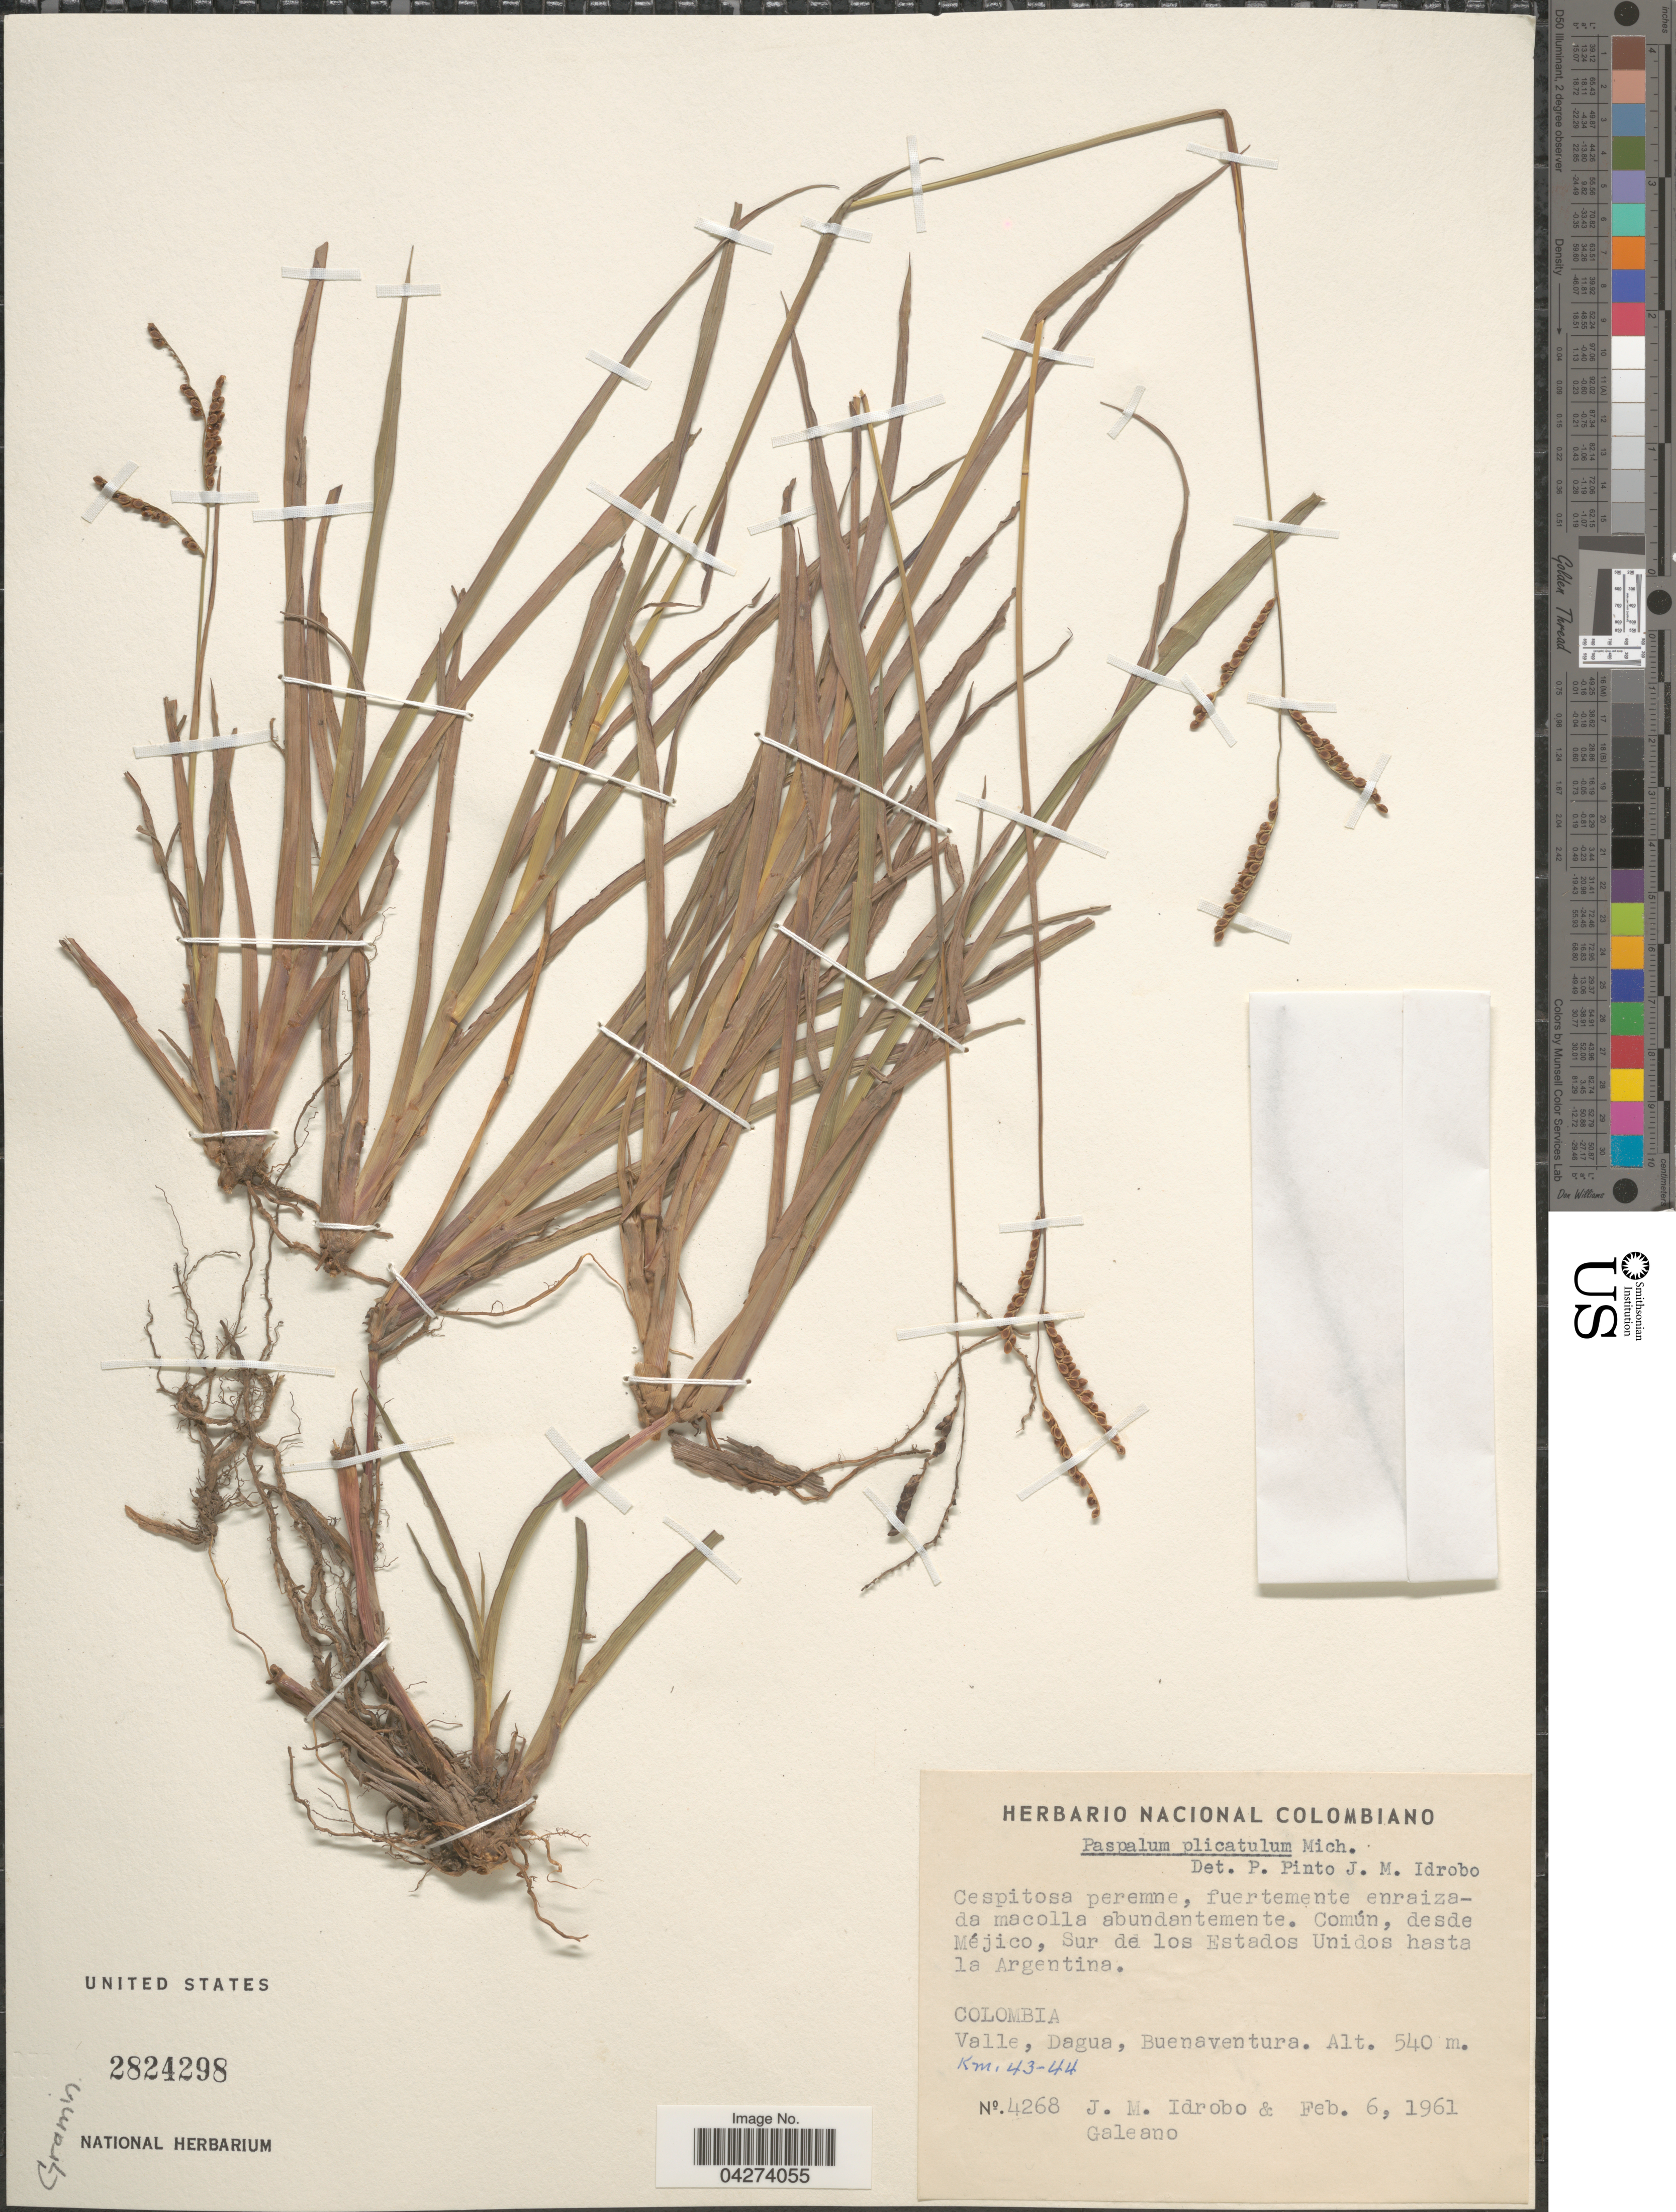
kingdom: Plantae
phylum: Tracheophyta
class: Liliopsida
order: Poales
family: Poaceae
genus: Paspalum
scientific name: Paspalum plicatulum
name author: Michx.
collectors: J. M. Idrobo & -. Galeano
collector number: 4268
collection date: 1961-02-06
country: Colombia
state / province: Valle del Cauca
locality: Valle, Dagua, Buenaventura. Km. 43-44.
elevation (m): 540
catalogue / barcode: US 2824298